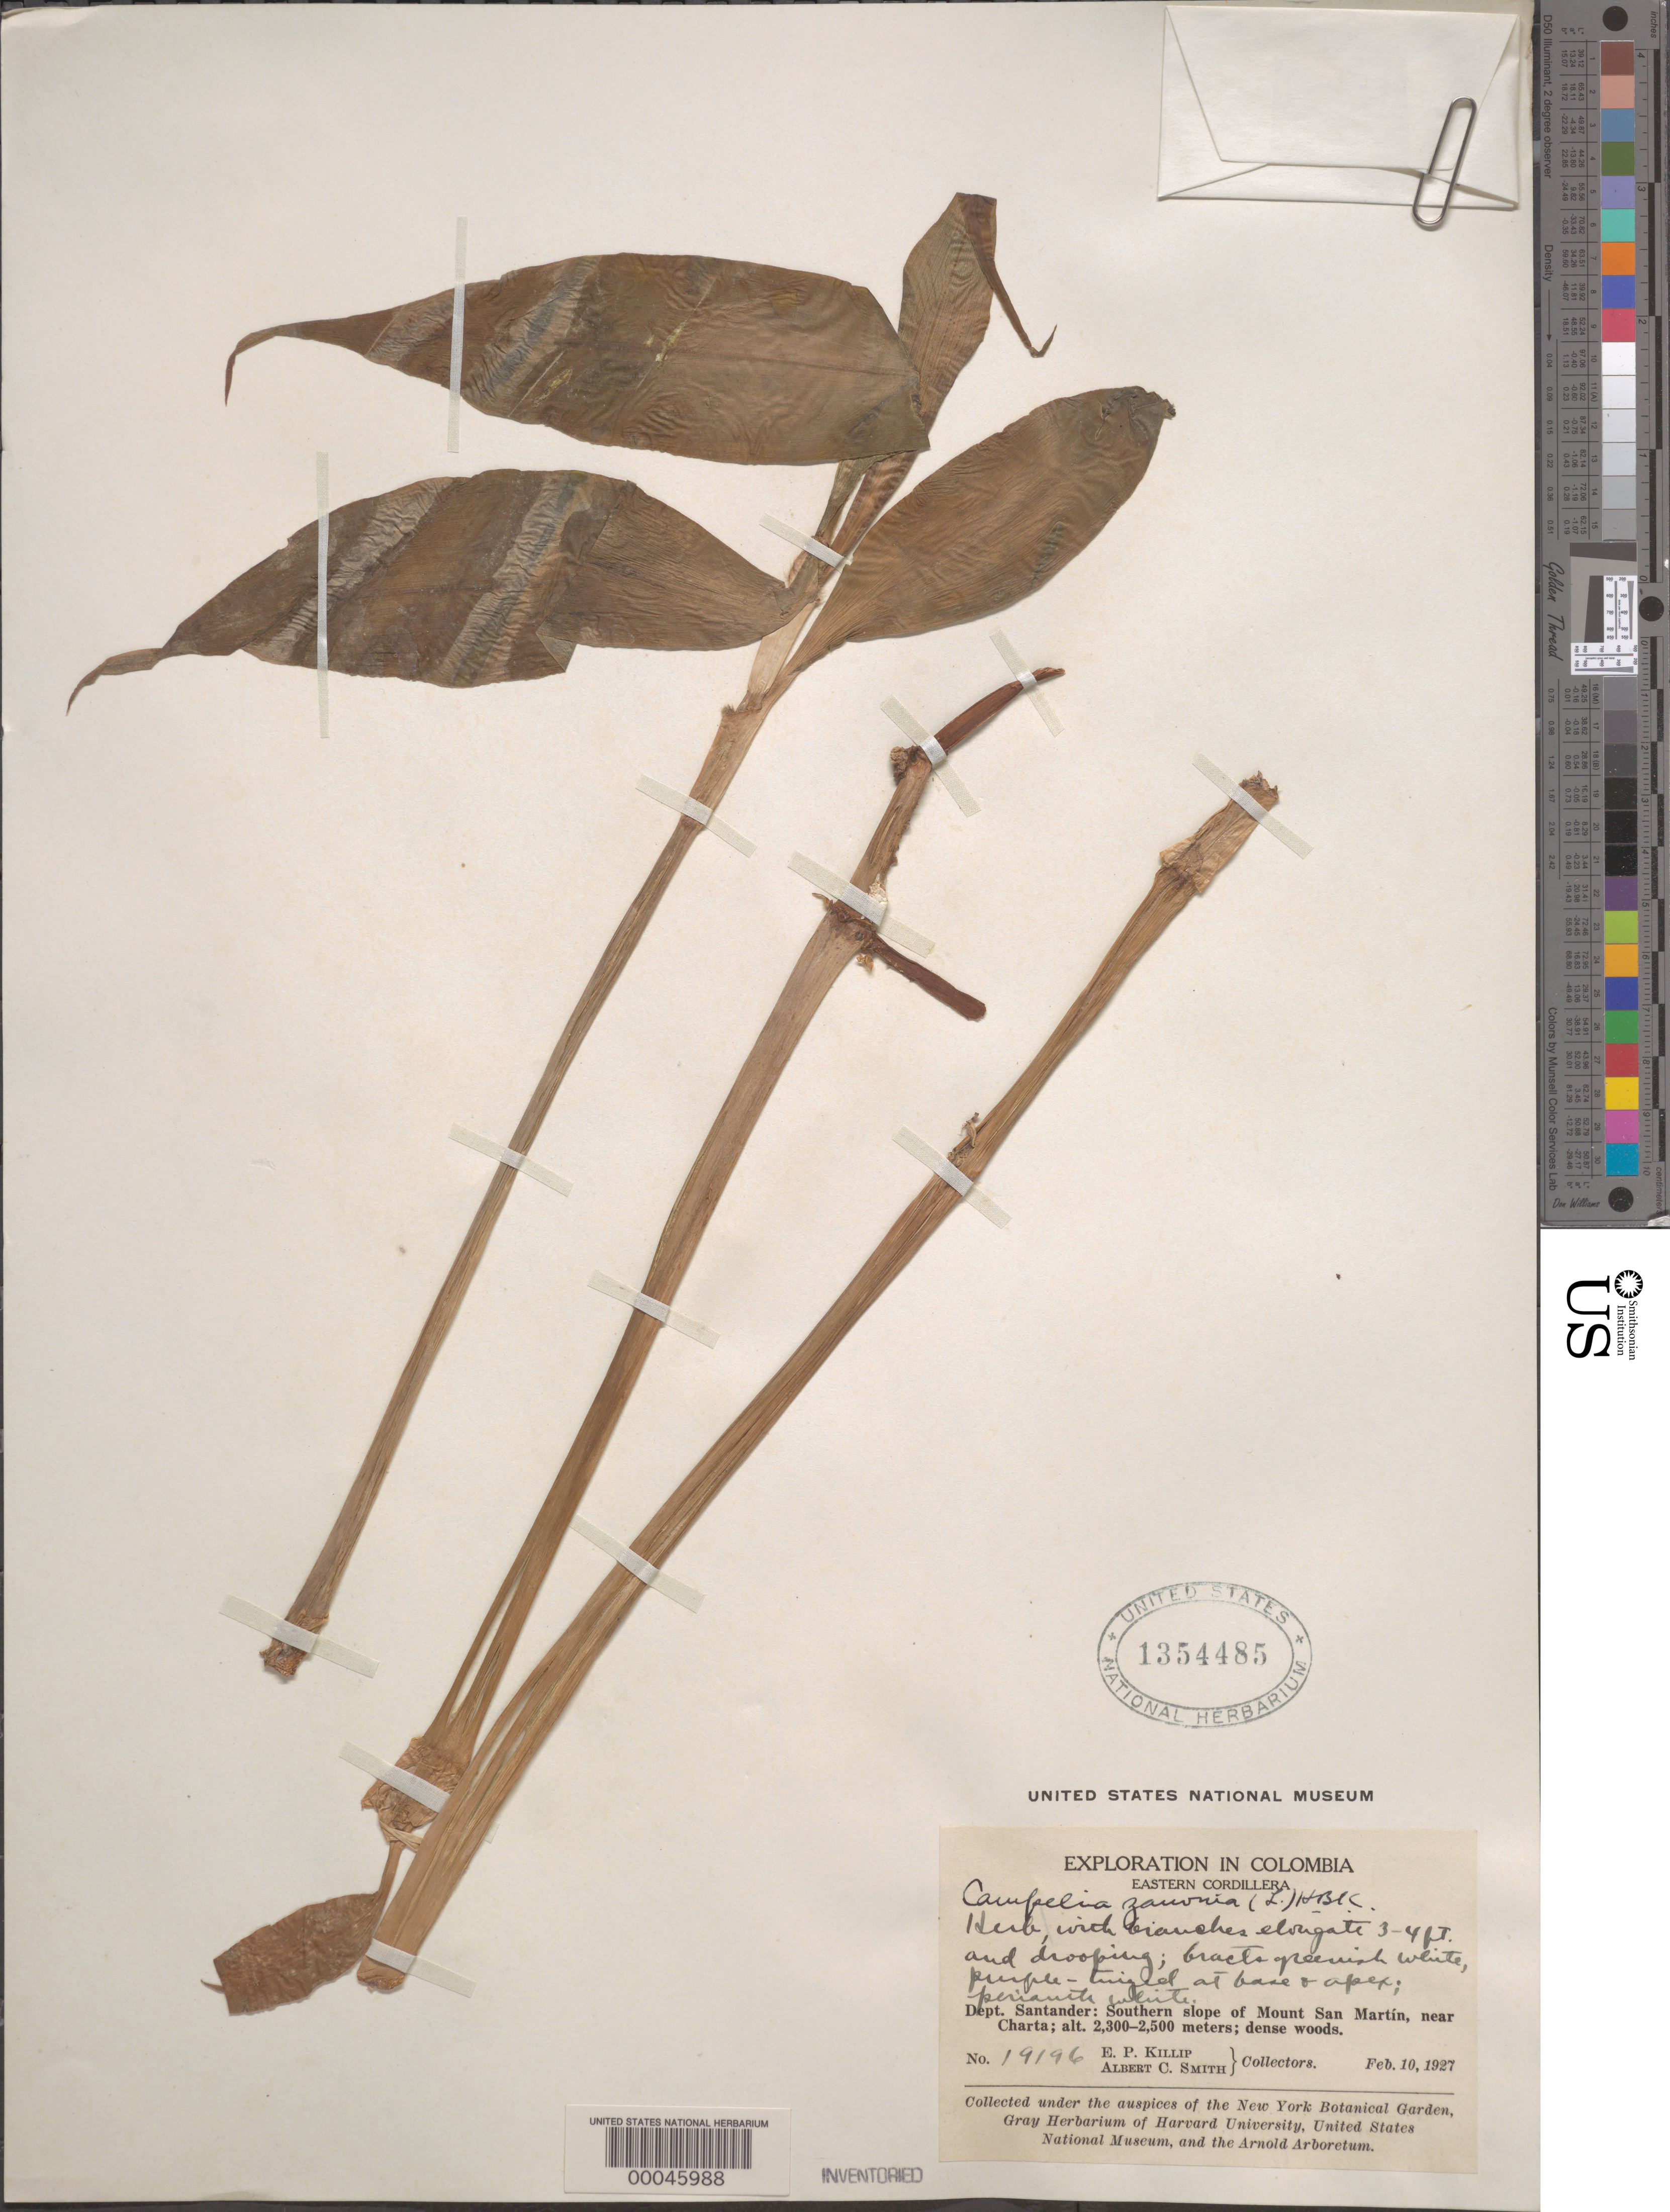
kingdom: Plantae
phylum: Tracheophyta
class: Liliopsida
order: Commelinales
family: Commelinaceae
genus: Tradescantia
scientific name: Tradescantia zanonia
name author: (L.) Sw.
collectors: E. P. Killip & A. C. Smith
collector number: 19196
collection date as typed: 10 Feb 1927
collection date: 1927-02-10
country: Colombia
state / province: Santander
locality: Mount San Martin, near Charta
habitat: Southern slope, dense woods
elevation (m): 2300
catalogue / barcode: US 1354485